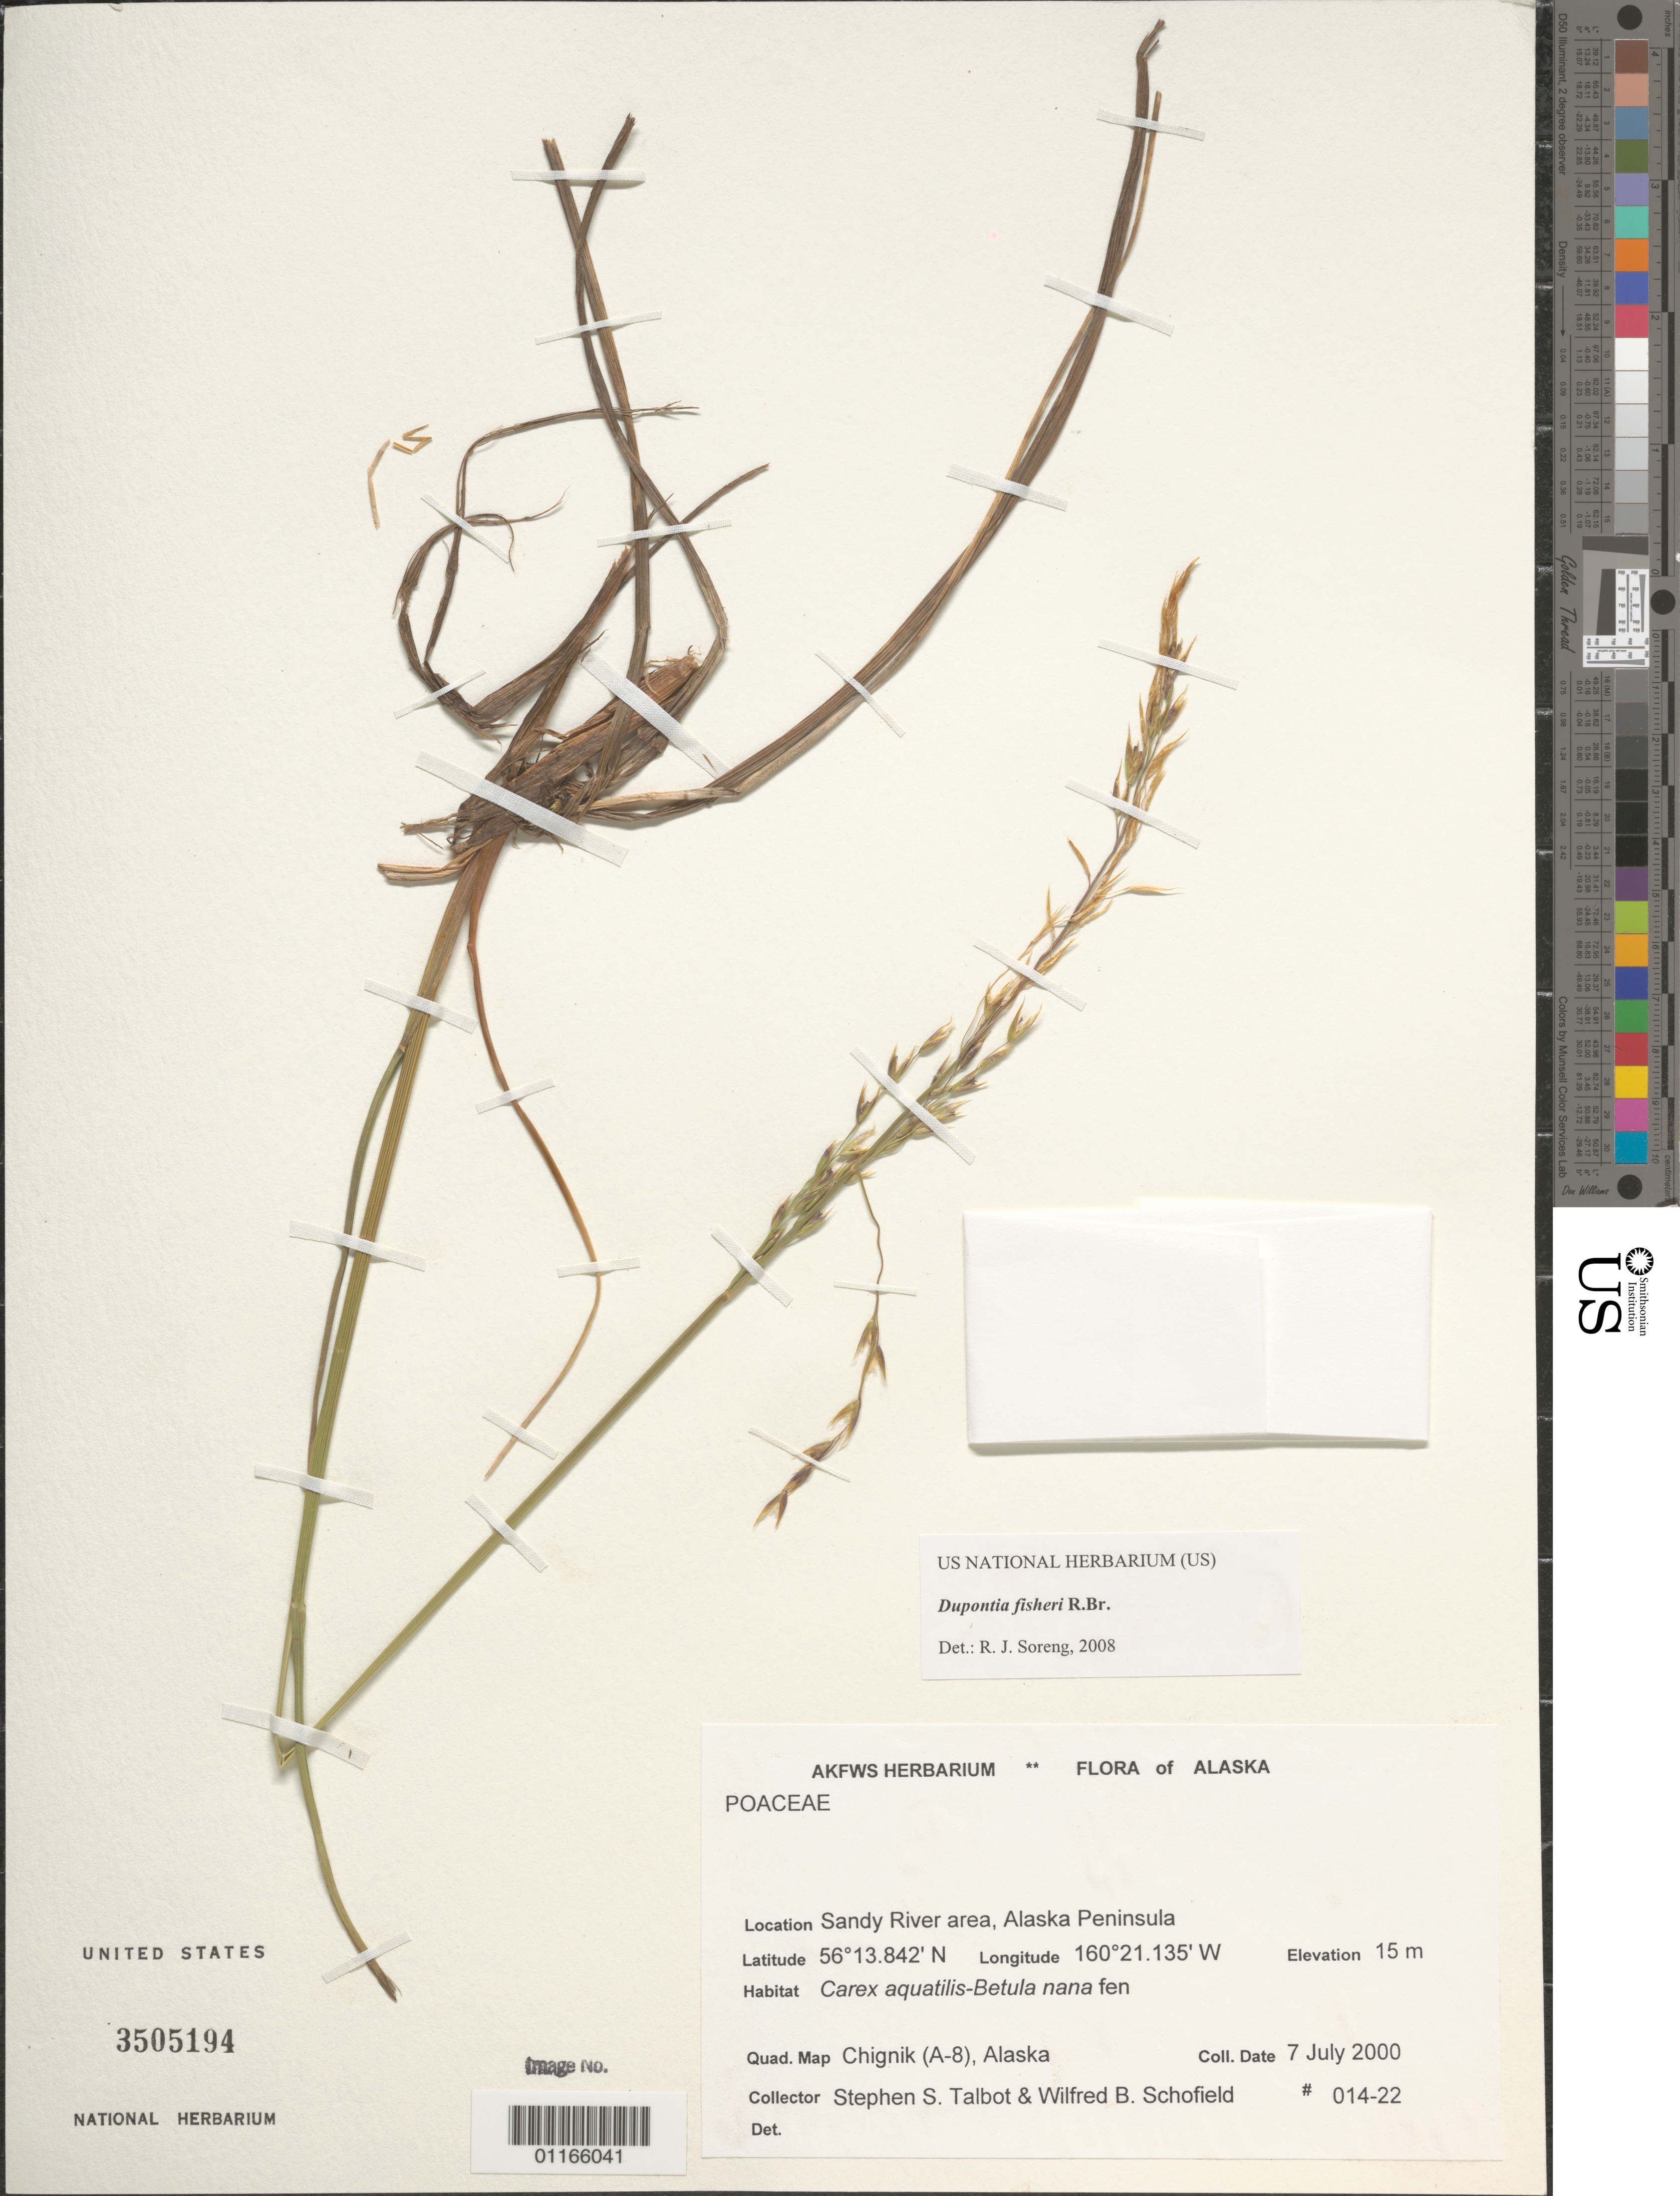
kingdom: Plantae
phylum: Tracheophyta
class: Liliopsida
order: Poales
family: Poaceae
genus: Dupontia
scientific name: Dupontia fisheri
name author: R. Br.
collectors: S. S. Talbot & W. Schofield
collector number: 014-22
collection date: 2000-07-07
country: United States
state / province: Alaska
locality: Location: Sandy River area, Alaska Peninsula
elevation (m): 15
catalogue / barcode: US 3505194